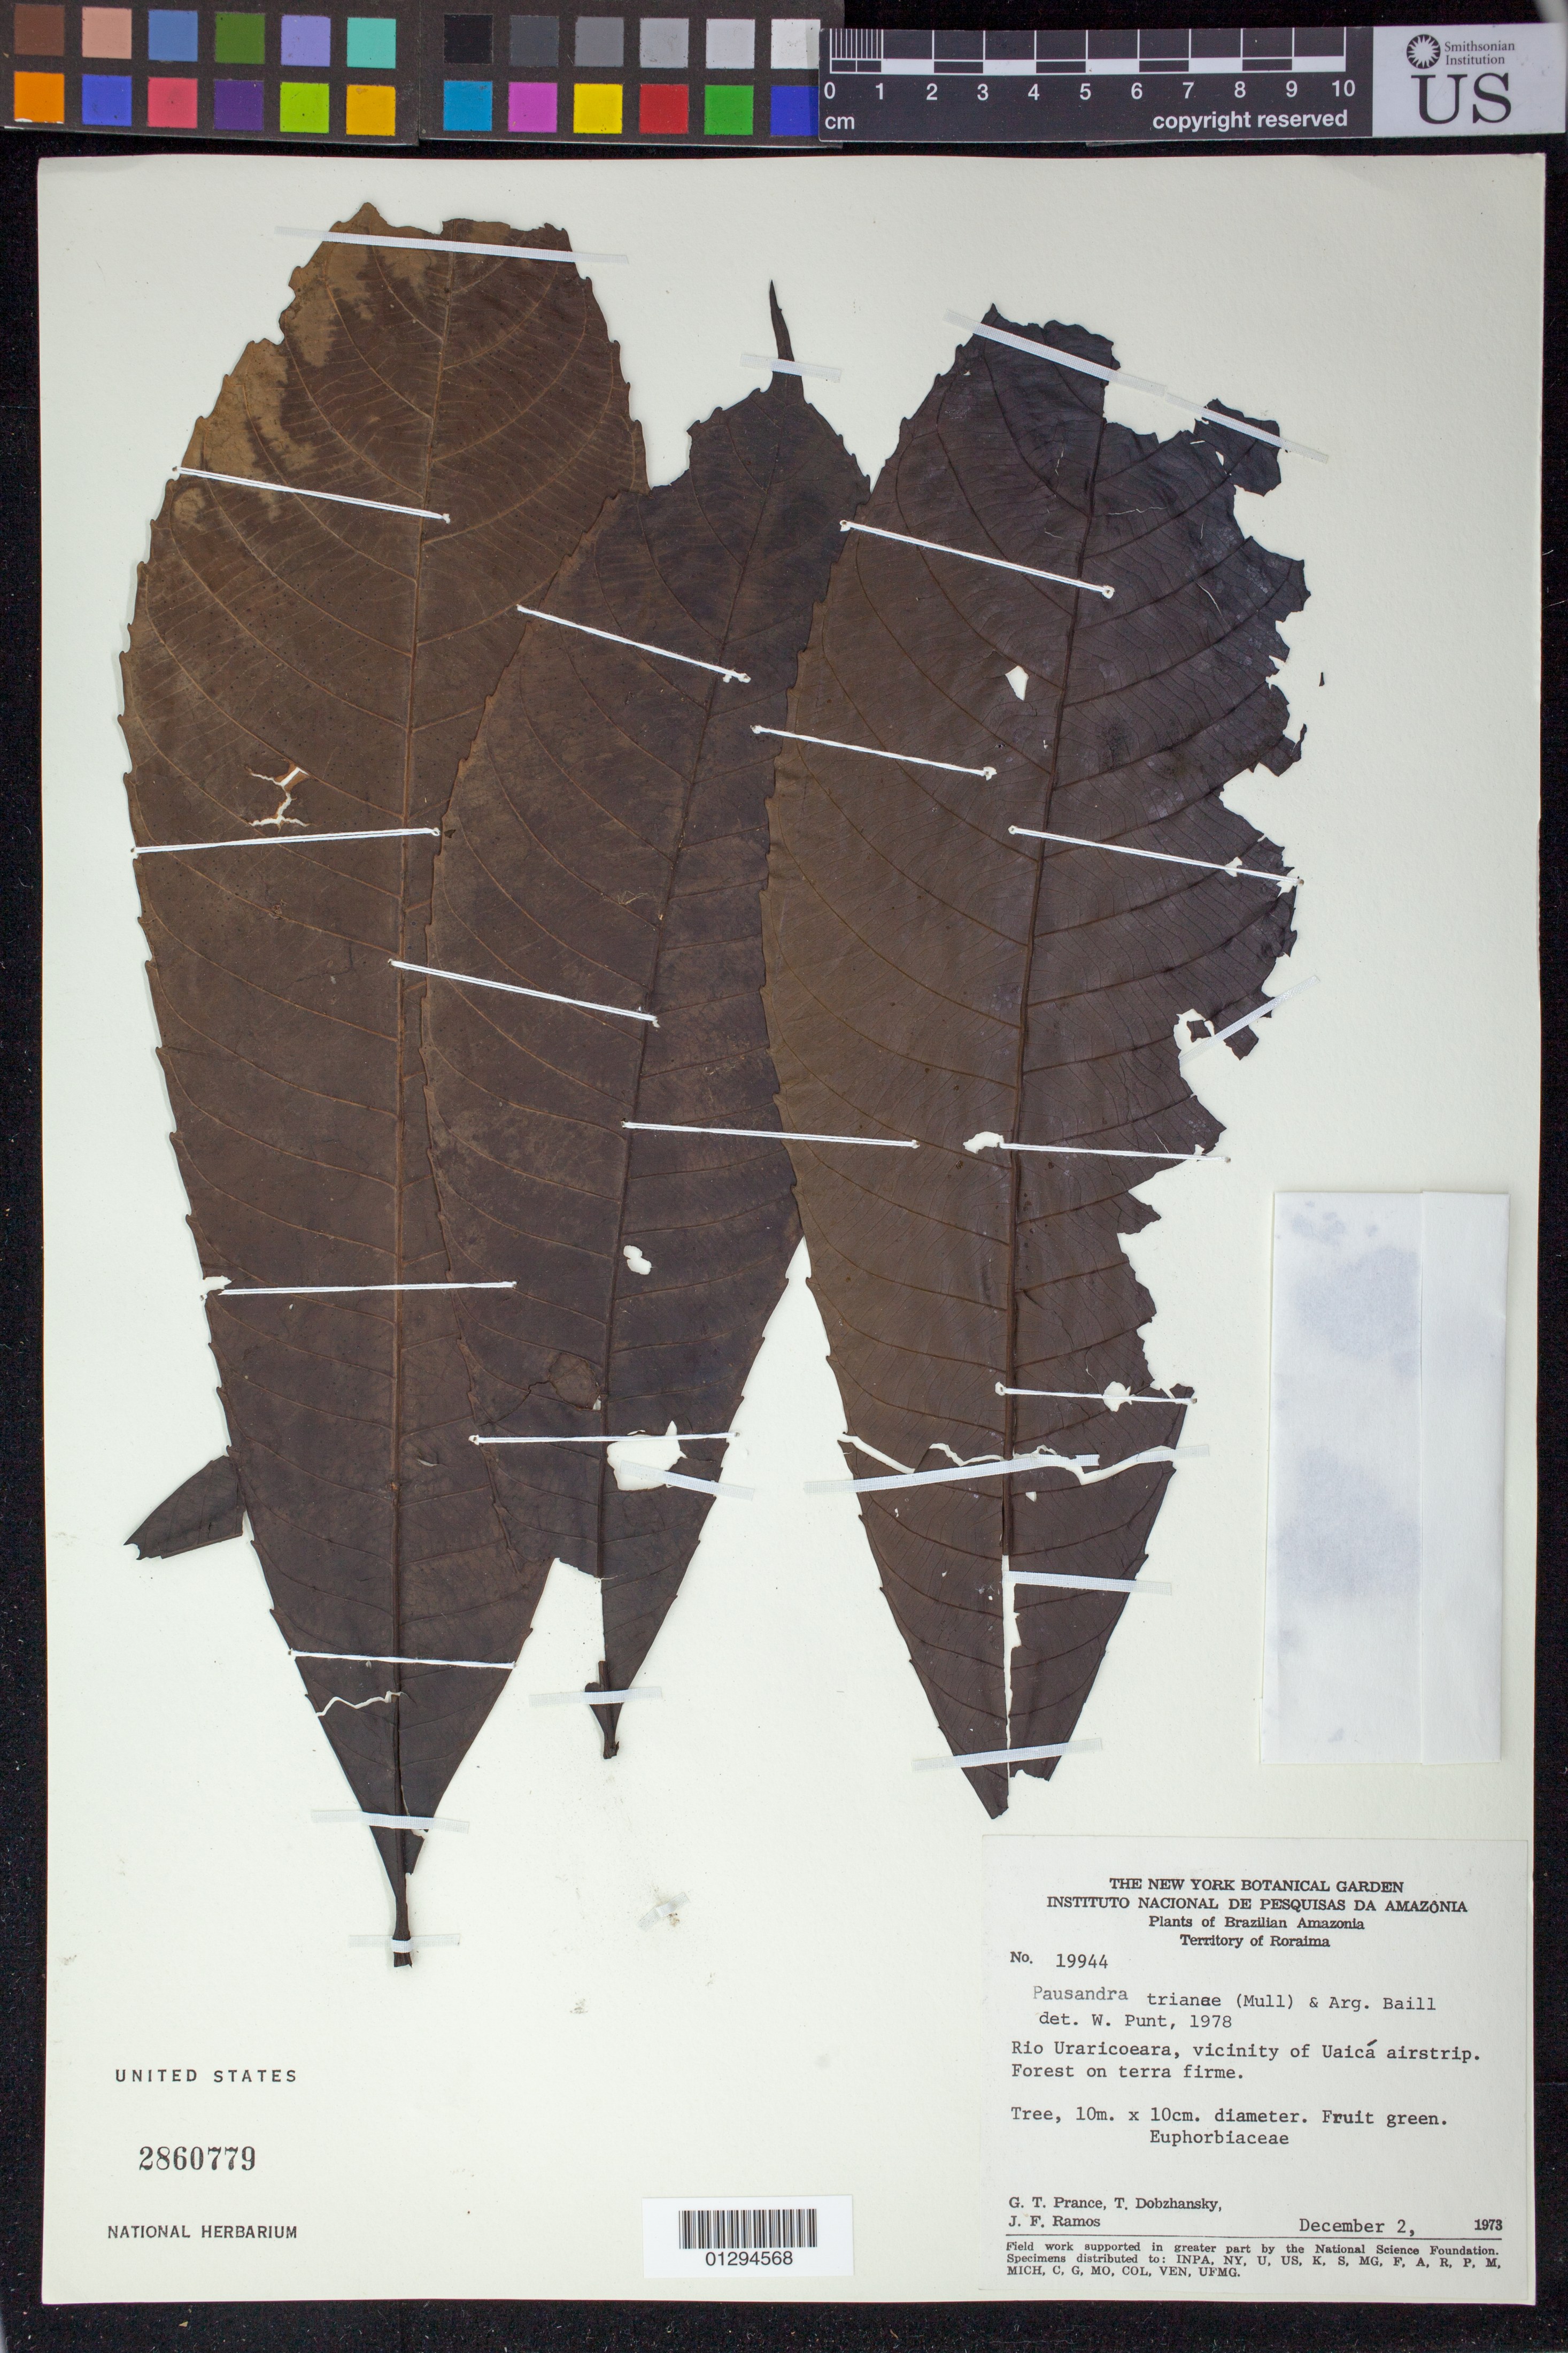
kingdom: Plantae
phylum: Tracheophyta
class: Magnoliopsida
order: Malpighiales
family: Euphorbiaceae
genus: Pausandra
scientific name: Pausandra trianae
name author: (Müll. Arg.) Baill.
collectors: G. T. Prance, T. Dobzhansky & J. F. Ramos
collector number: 19944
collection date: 1973-12-02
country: Brazil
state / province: Roraima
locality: Rio Uraricoeara, vicinity of Uaicá airstrip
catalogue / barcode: US 2860779